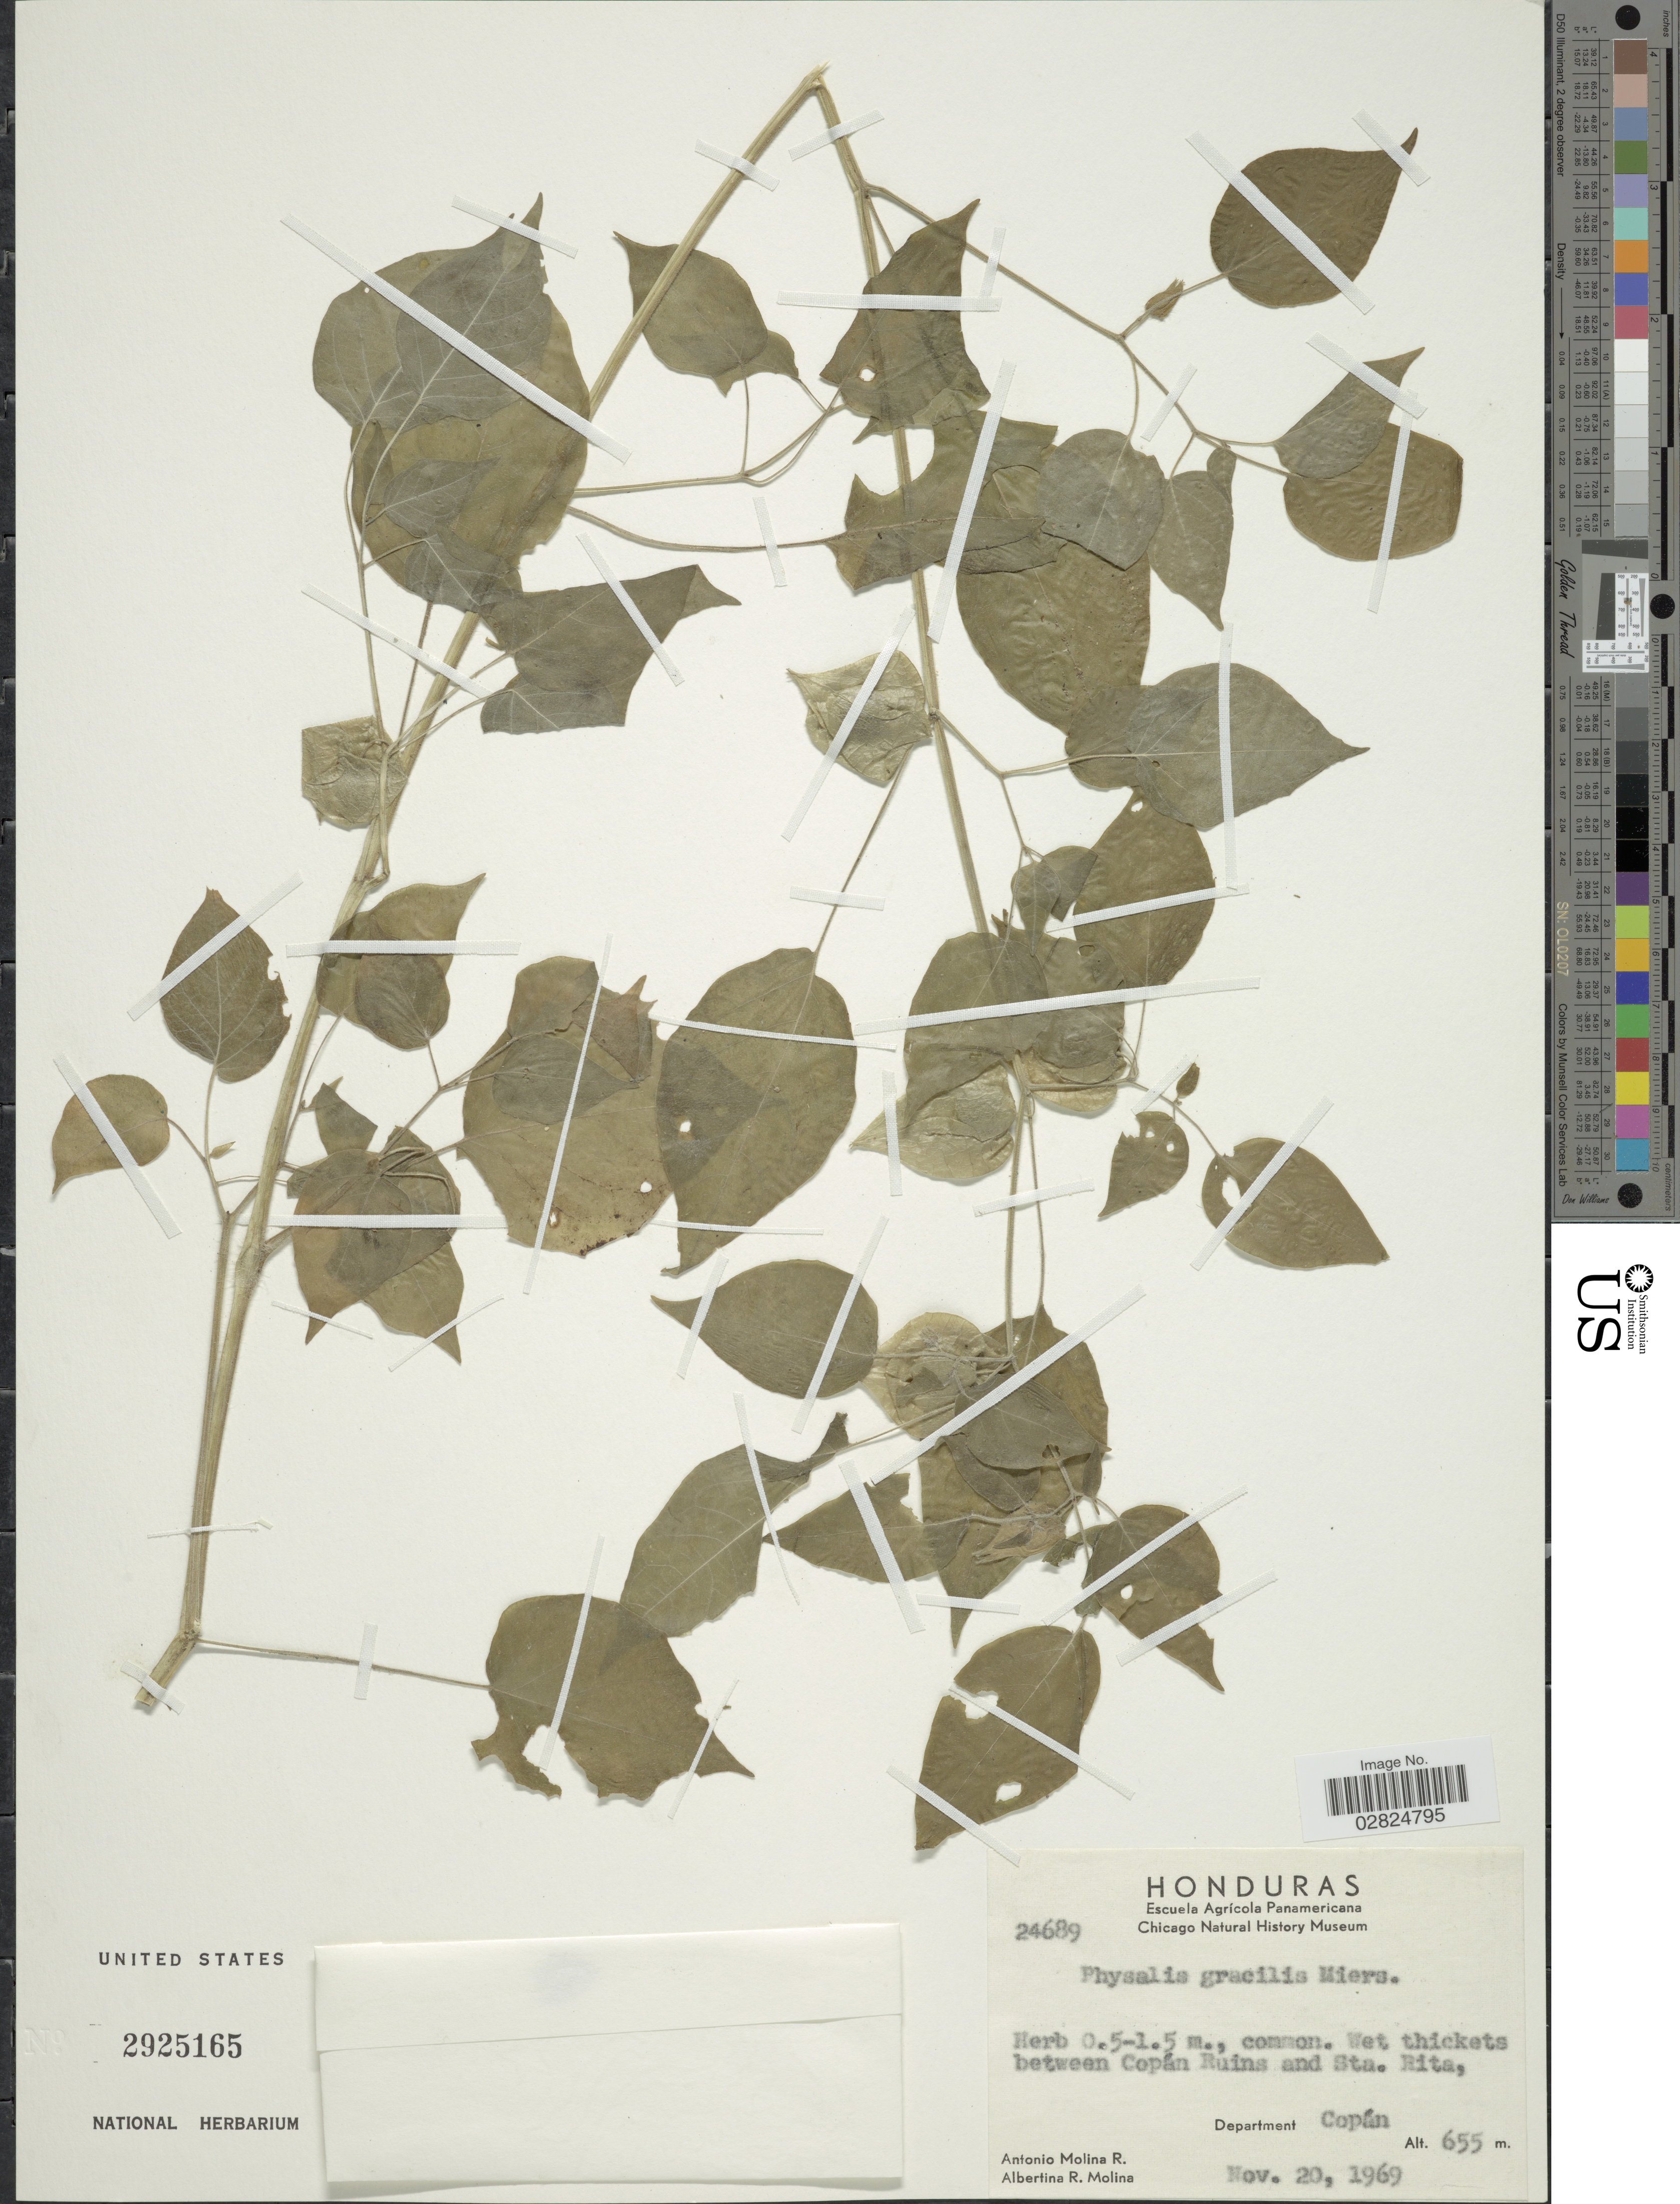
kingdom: Plantae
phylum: Tracheophyta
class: Magnoliopsida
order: Solanales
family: Solanaceae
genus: Physalis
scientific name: Physalis gracilis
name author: Miers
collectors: A. Molina R. & A. R. Molina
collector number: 24689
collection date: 1969-11-20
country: Honduras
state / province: Copán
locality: Between Copán Ruins and Sta. Rita. Department Copán.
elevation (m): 655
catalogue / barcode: US 2925165